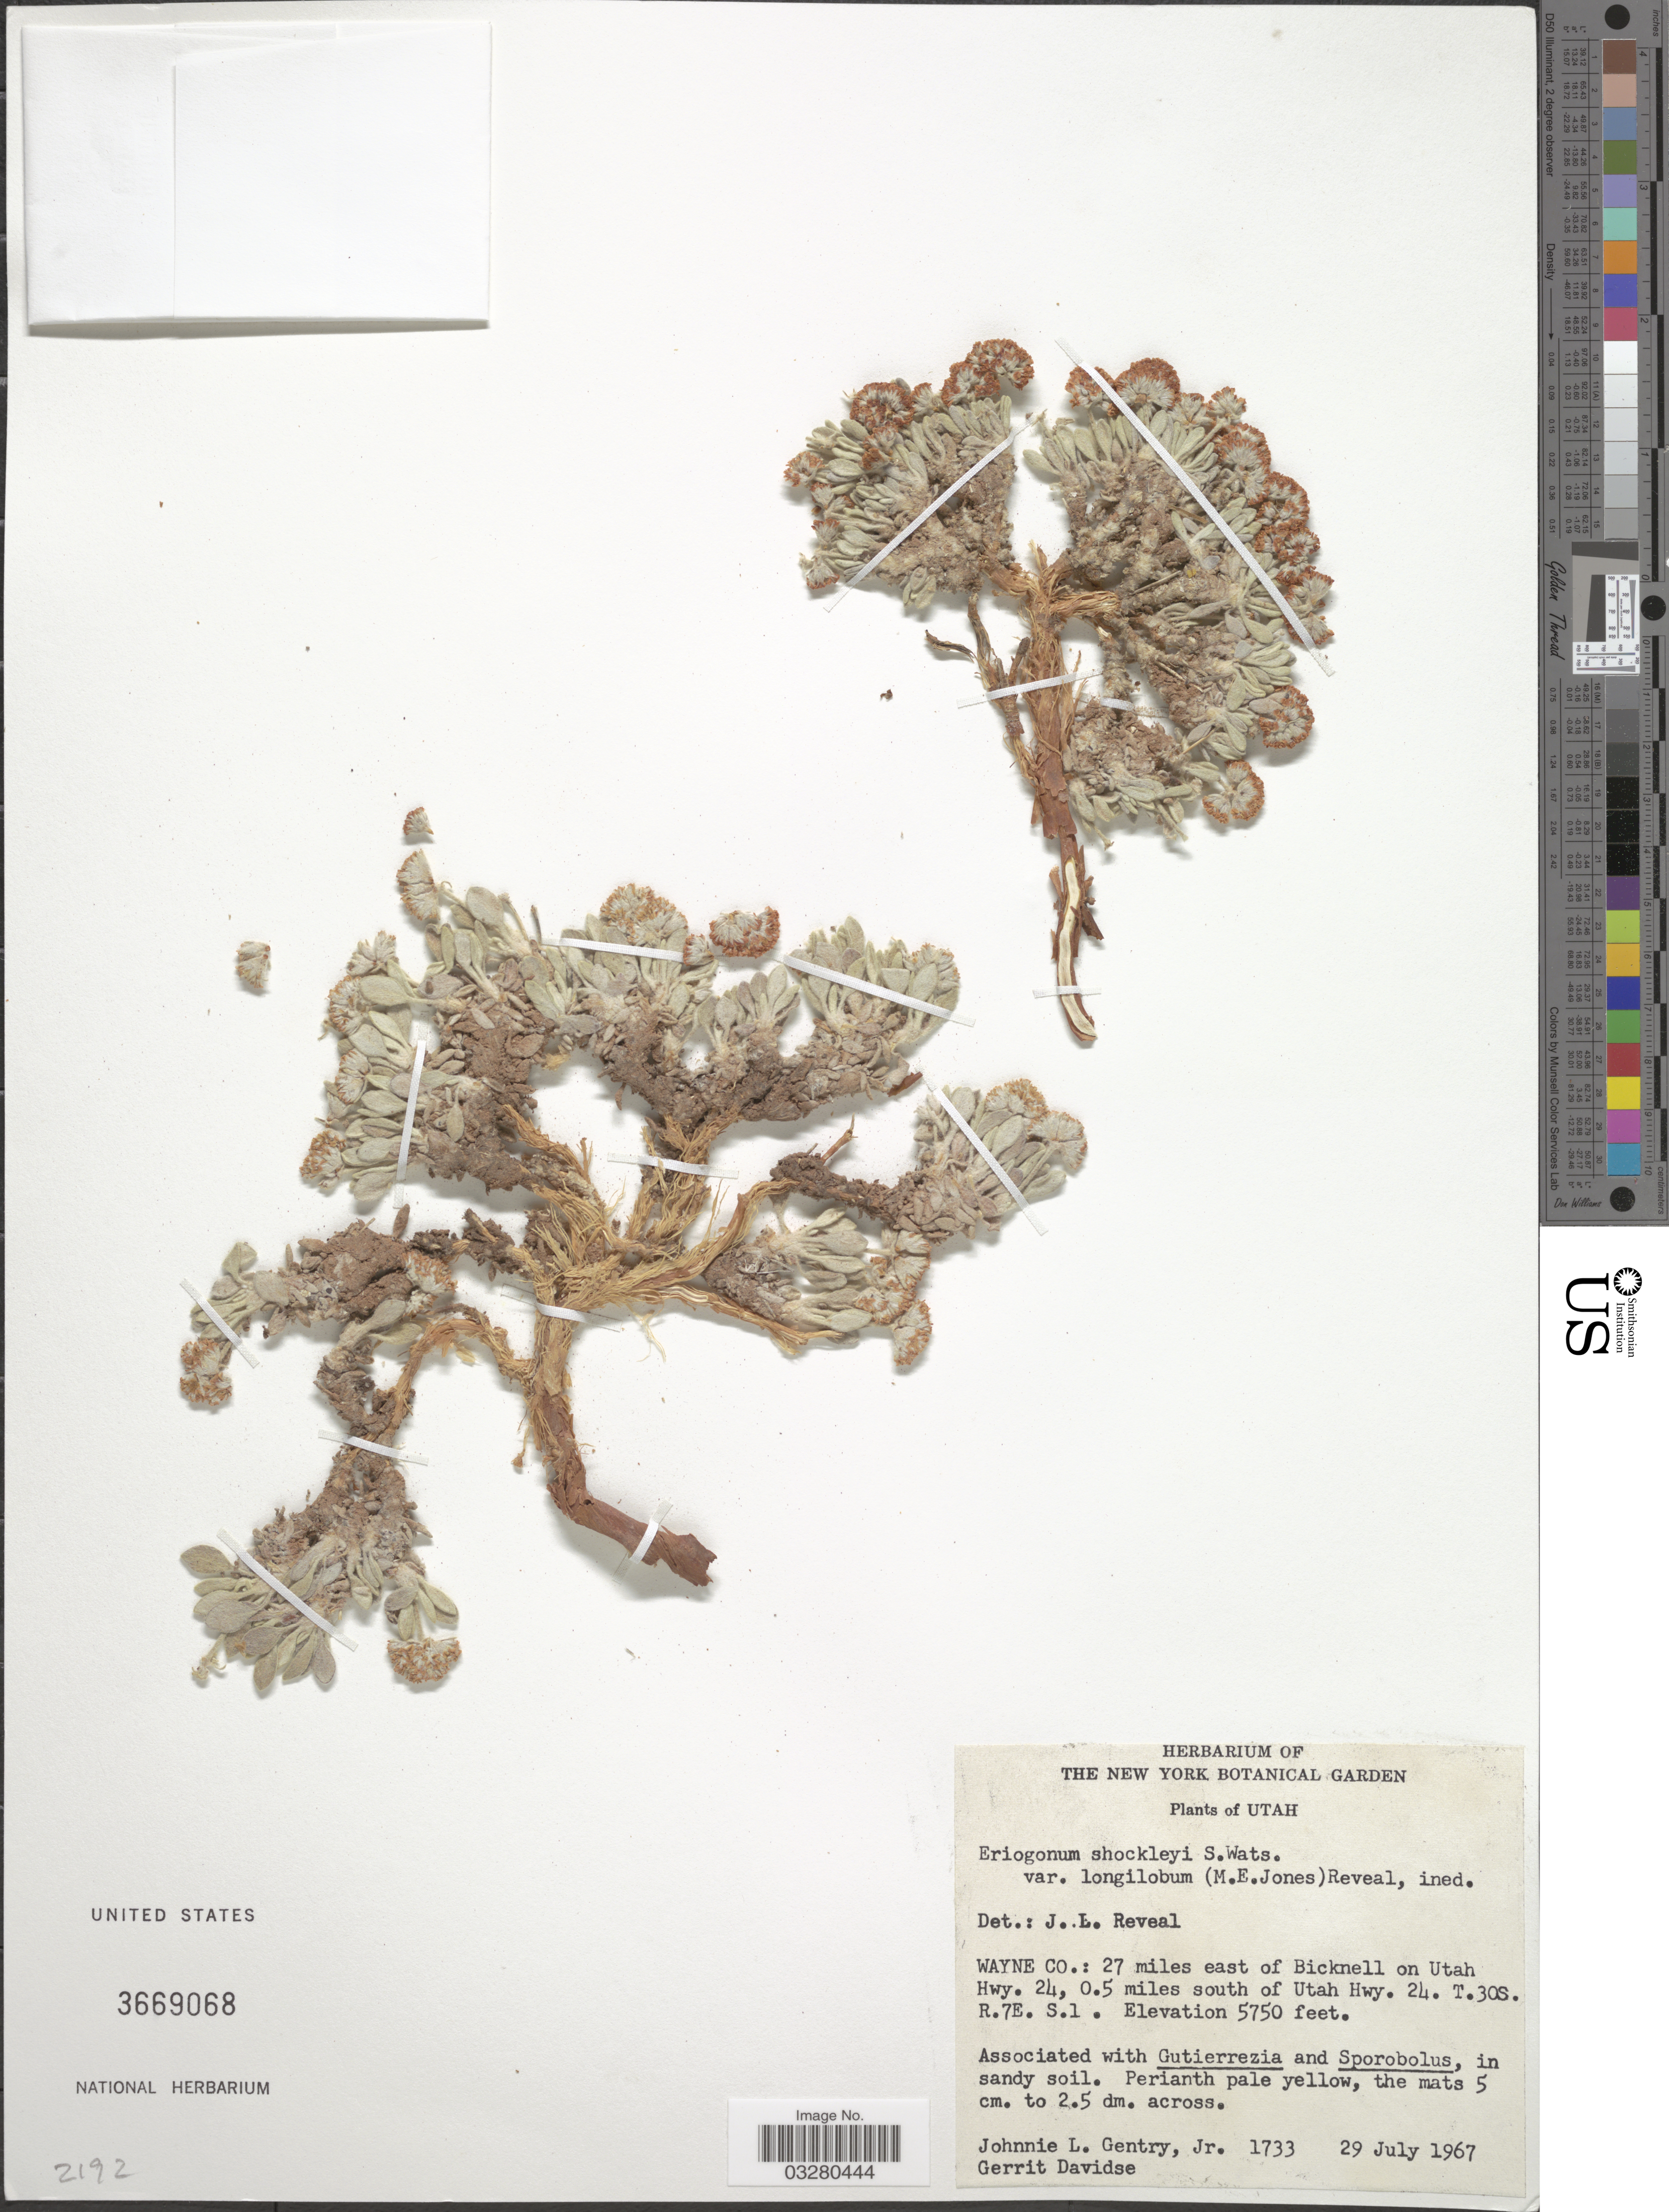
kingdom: Plantae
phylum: Tracheophyta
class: Magnoliopsida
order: Caryophyllales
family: Polygonaceae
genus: Eriogonum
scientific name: Eriogonum shockleyi var. longilobum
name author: (M.E. Jones) Reveal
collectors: J. L. Gentry & G. Davidse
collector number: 1733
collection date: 1967-07-29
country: United States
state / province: Utah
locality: Wayne Co.: 27 miles east of Bicknell on Utah Hwy. 24, 0.5 miles south of Utah Hwy. 24. T.30S. R.7E. S.1.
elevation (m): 1753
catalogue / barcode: US 3669068